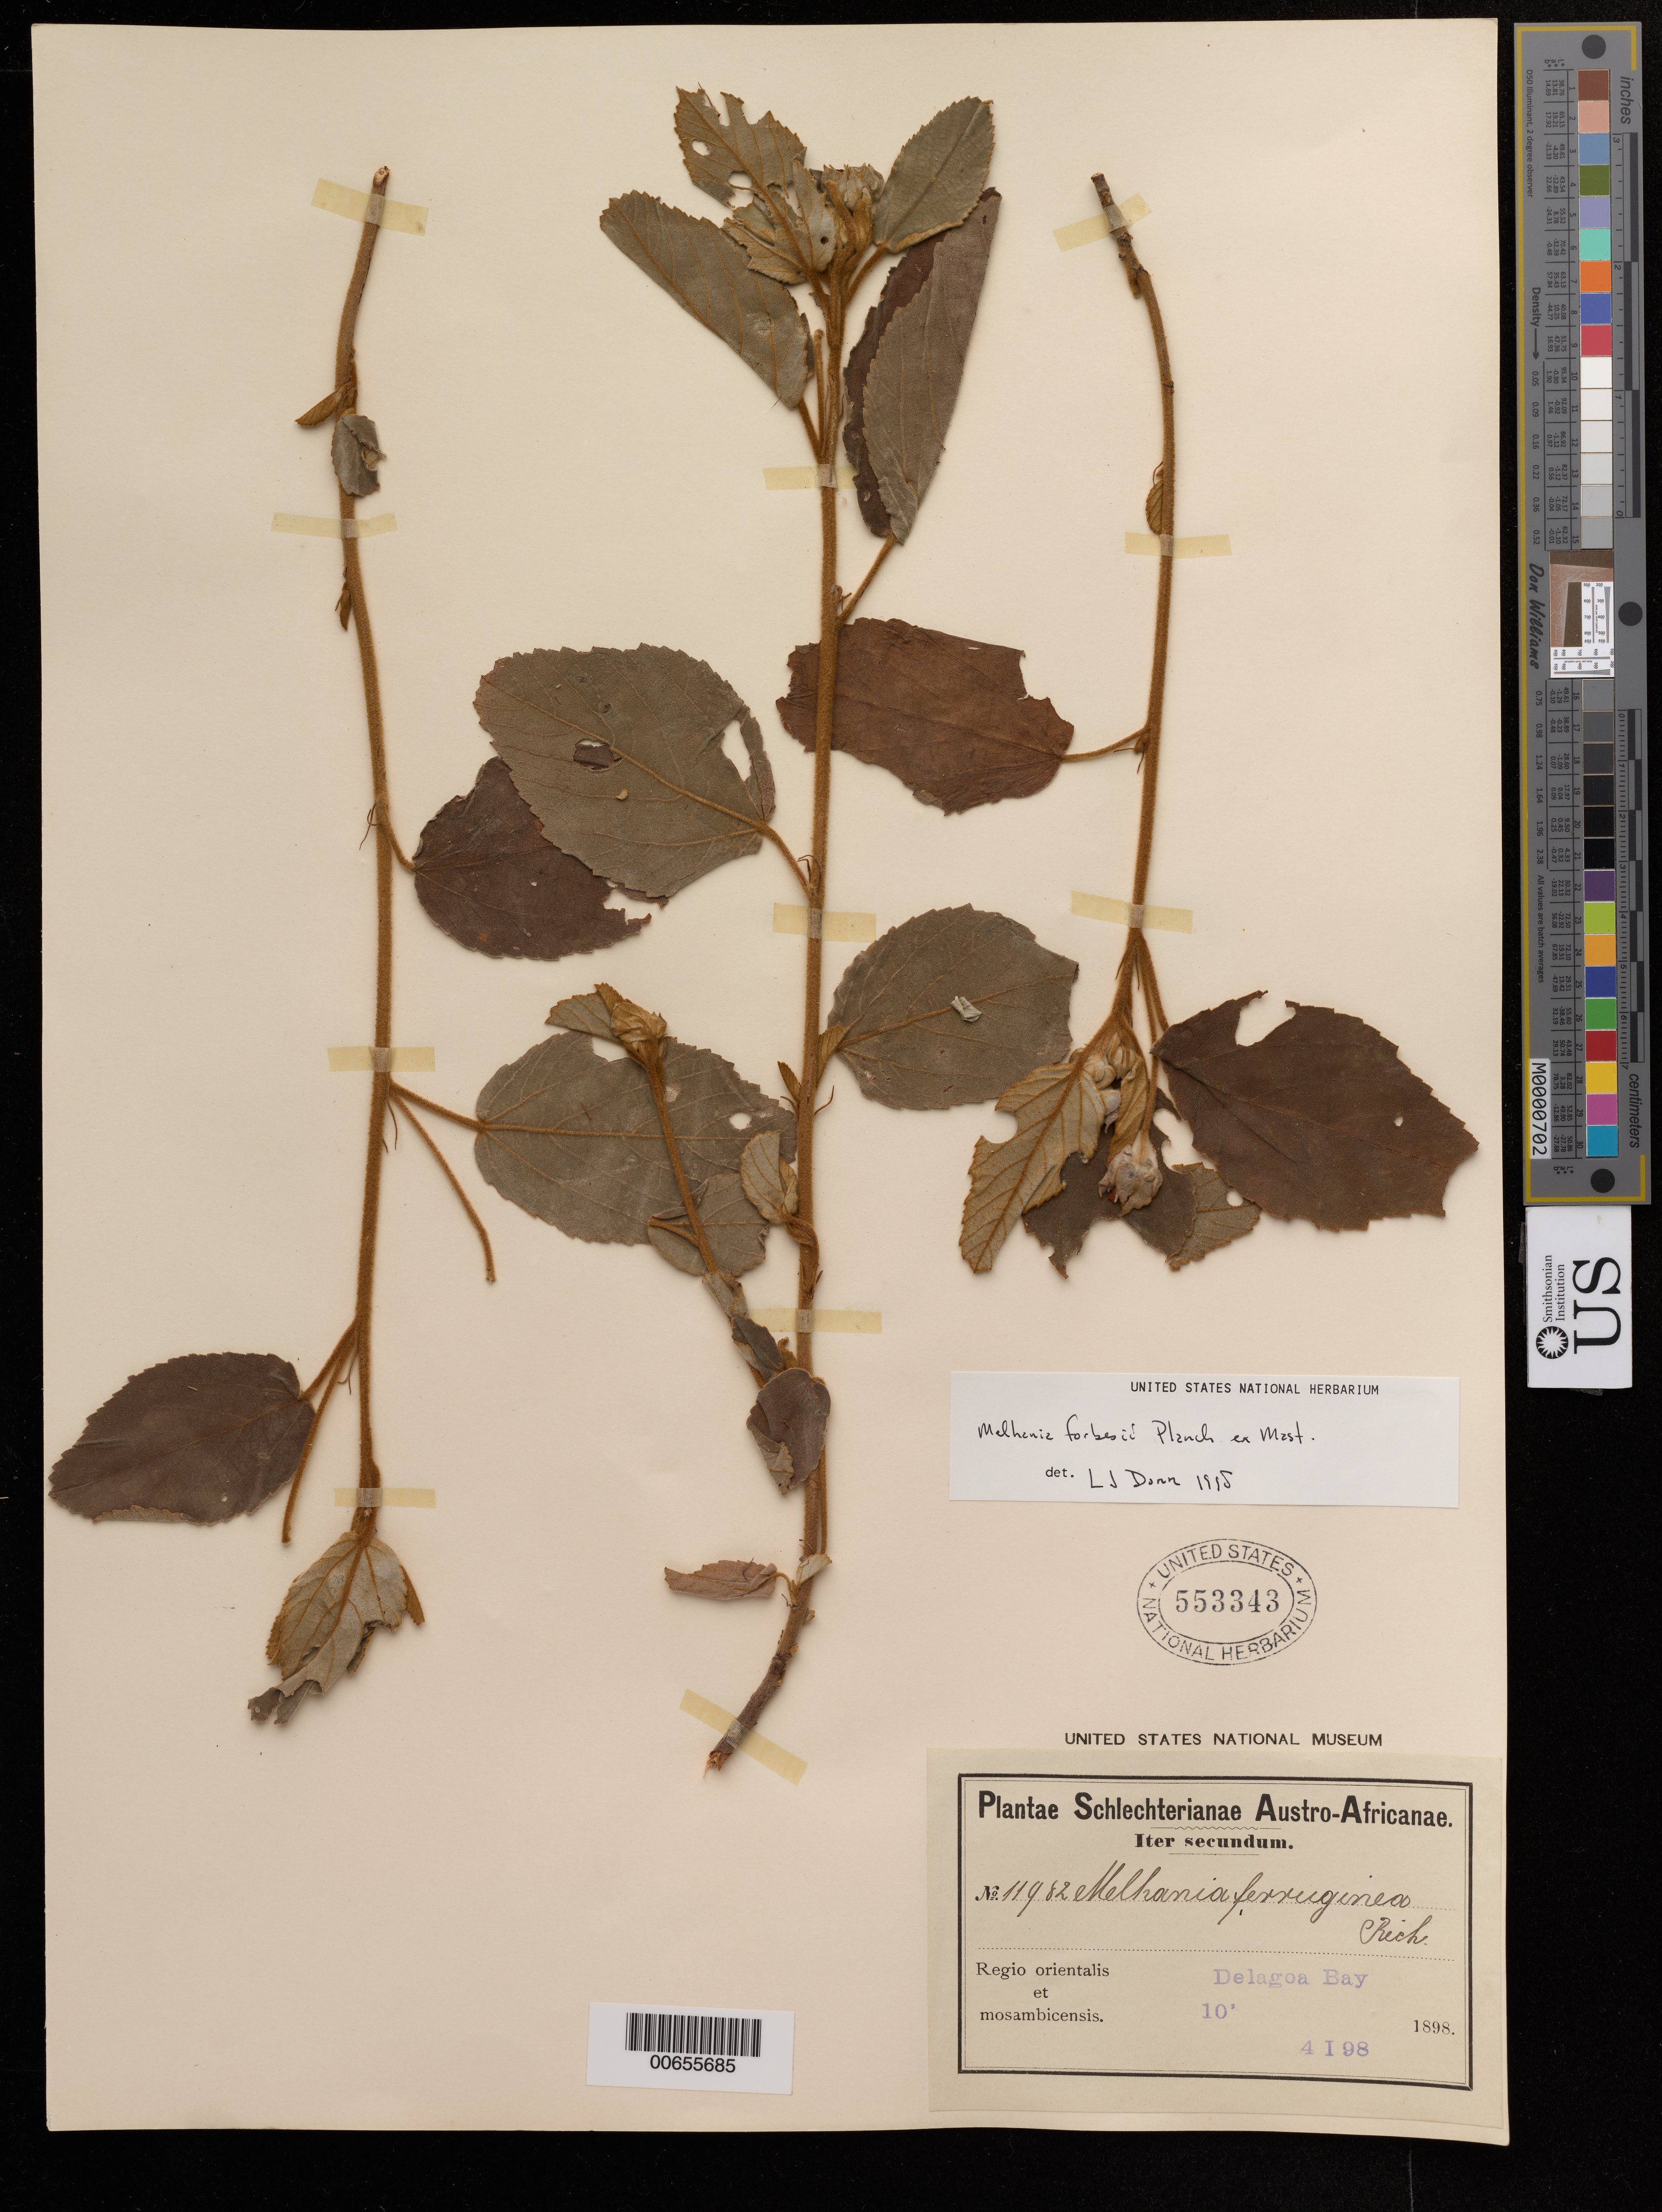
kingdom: Plantae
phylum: Tracheophyta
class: Magnoliopsida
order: Malvales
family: Malvaceae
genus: Melhania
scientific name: Melhania forbesii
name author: Planch. ex Mast.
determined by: Dorr, L. J., (BOT), Smithsonian Institution - National Museum of Natural History (UNITED STATES)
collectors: F. R. R. Schlechter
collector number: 11982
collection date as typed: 04 Jan 1898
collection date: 1898-01-04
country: Mozambique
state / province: Maputo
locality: Regio orientalis et mosambicensis. Delagoa Bay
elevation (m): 3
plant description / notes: US, MO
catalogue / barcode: US 55334